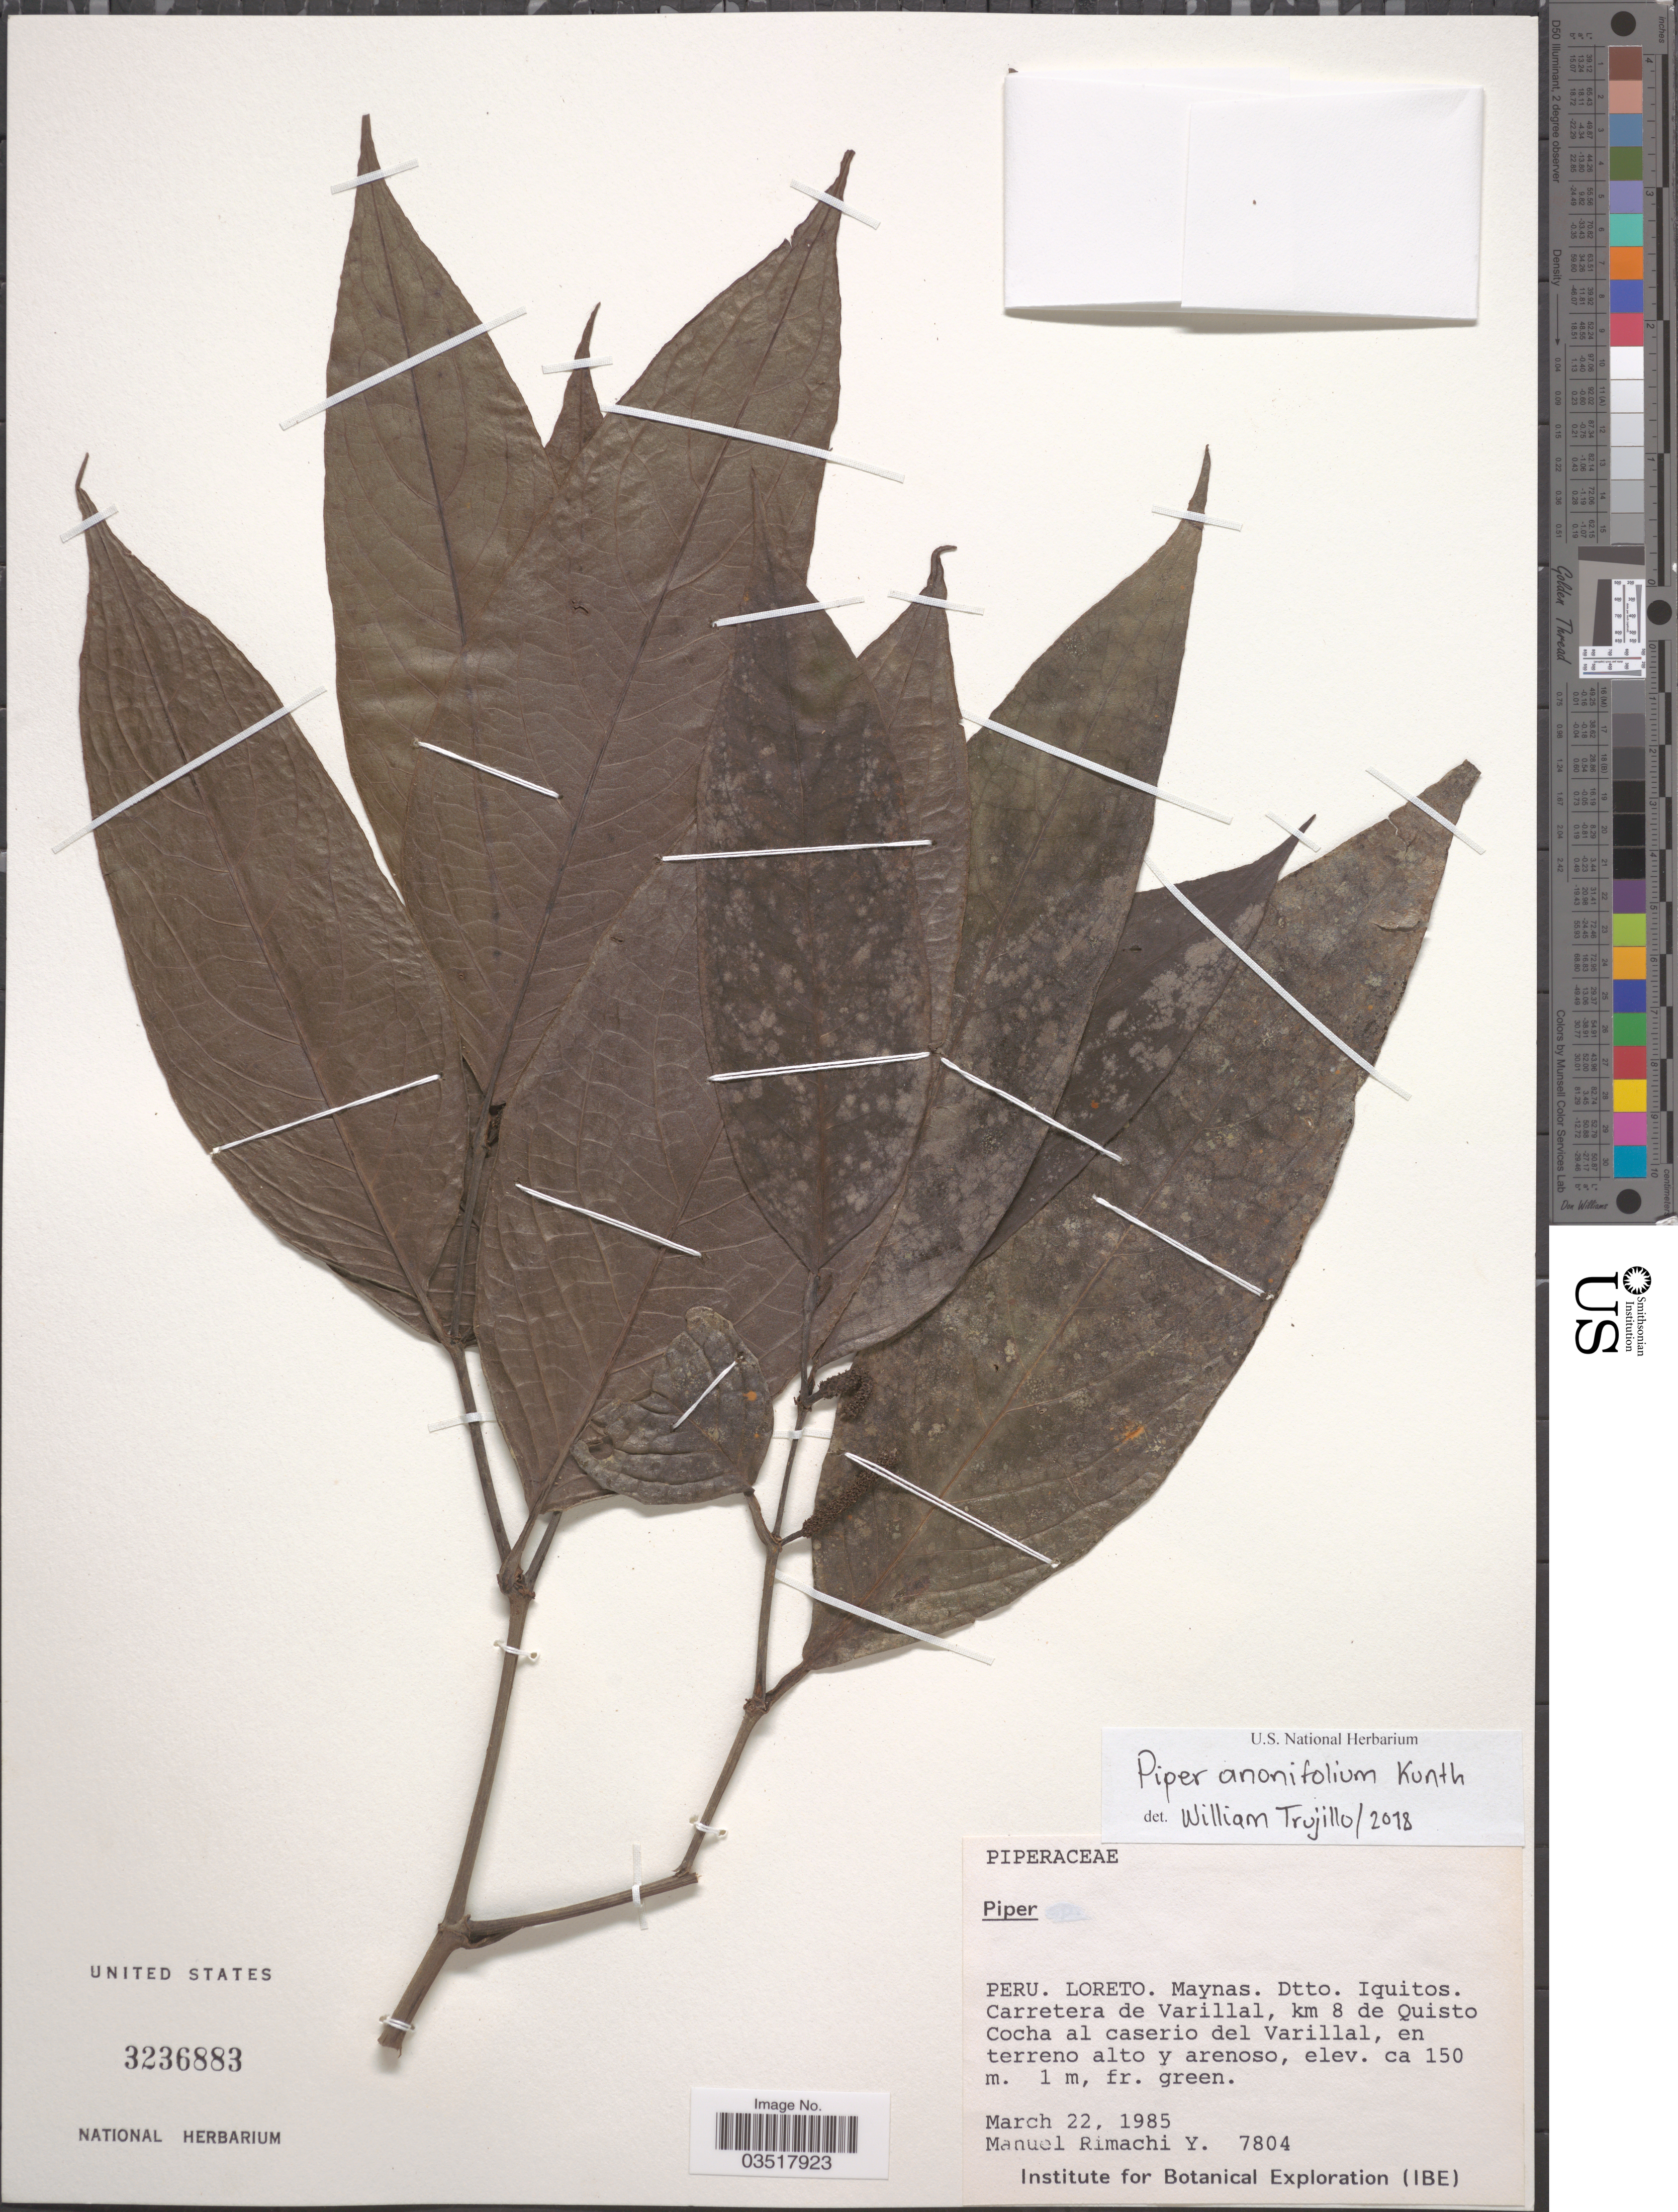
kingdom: Plantae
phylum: Tracheophyta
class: Magnoliopsida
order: Piperales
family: Piperaceae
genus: Piper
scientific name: Piper anonifolium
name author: (Kunth) C. DC.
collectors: M. Rimachi Y.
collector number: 7804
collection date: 1985-03-22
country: Peru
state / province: Loreto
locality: Maynas. Dtto. Iquitos. Carretera de Varillal, km 8 de Quisto Cocha al caserio del Varillal.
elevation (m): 150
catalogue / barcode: US 3236883